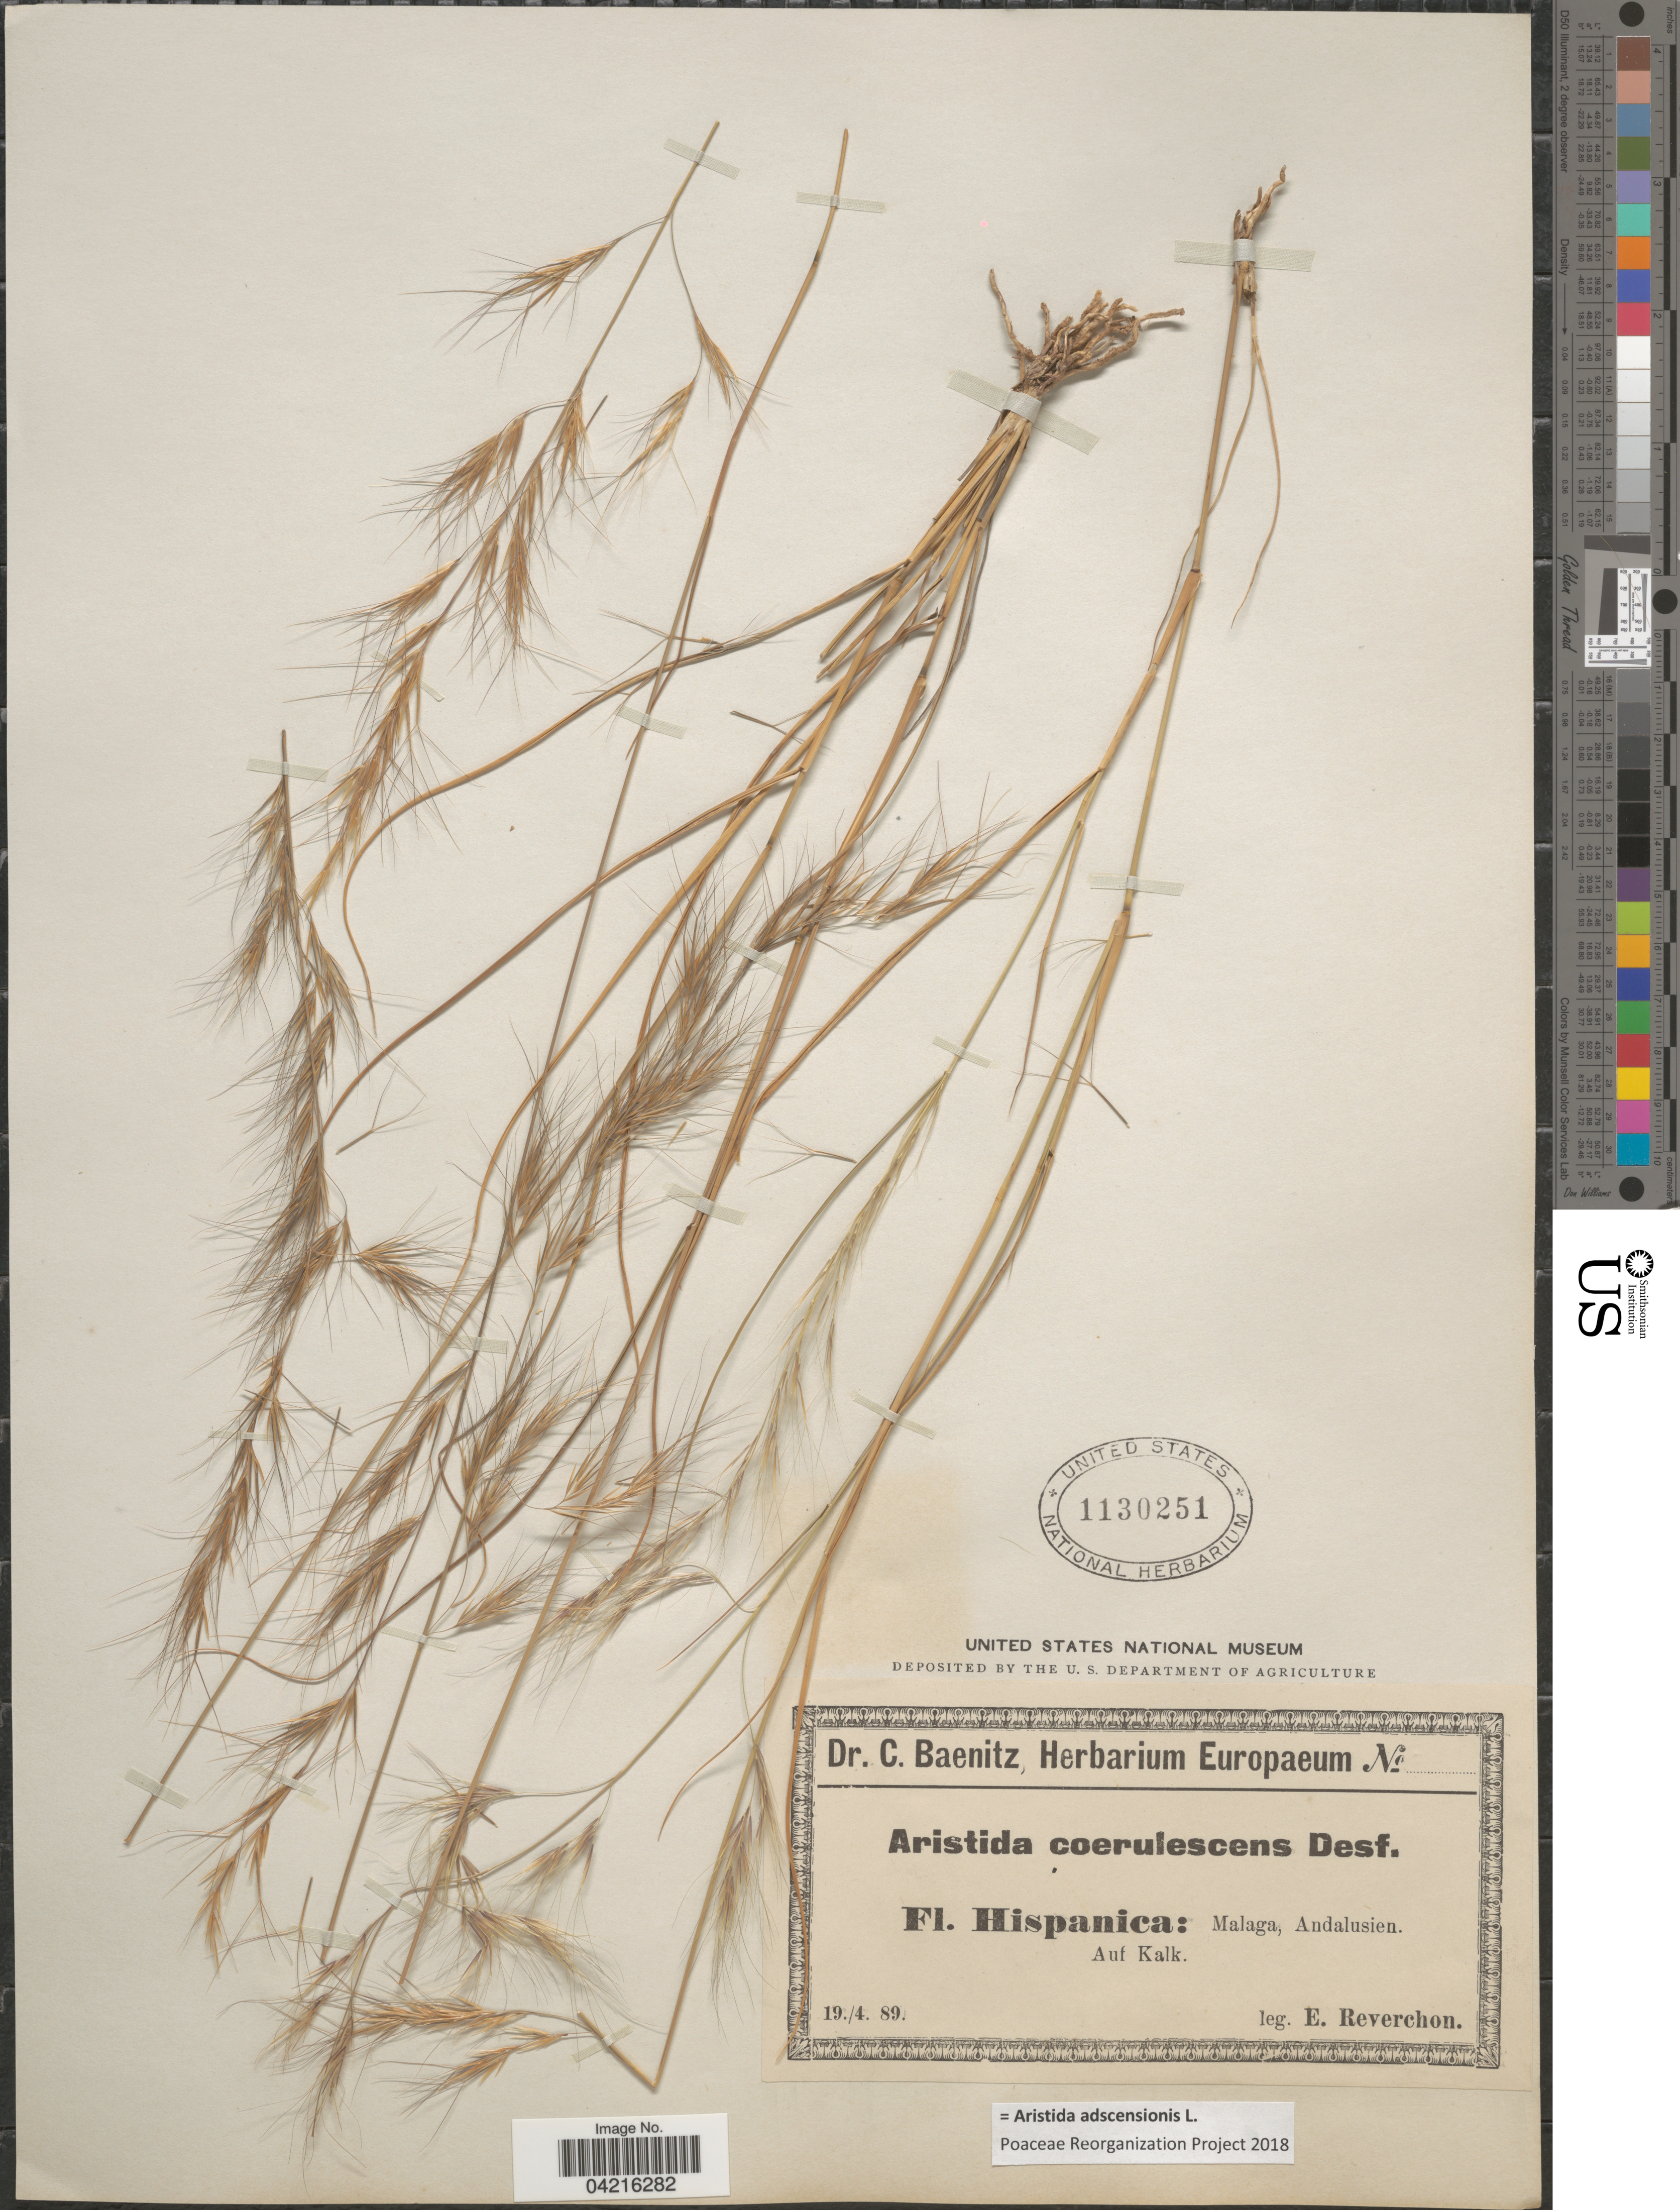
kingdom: Plantae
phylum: Tracheophyta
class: Liliopsida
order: Poales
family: Poaceae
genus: Aristida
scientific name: Aristida adscensionis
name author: L.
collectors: E. Reverchon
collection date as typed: Transcribed d/m/y: 19/4/89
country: Spain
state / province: Andalucía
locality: Hispanica: Malaga, Andalusien. Auf Kalk.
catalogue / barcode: US 1130251